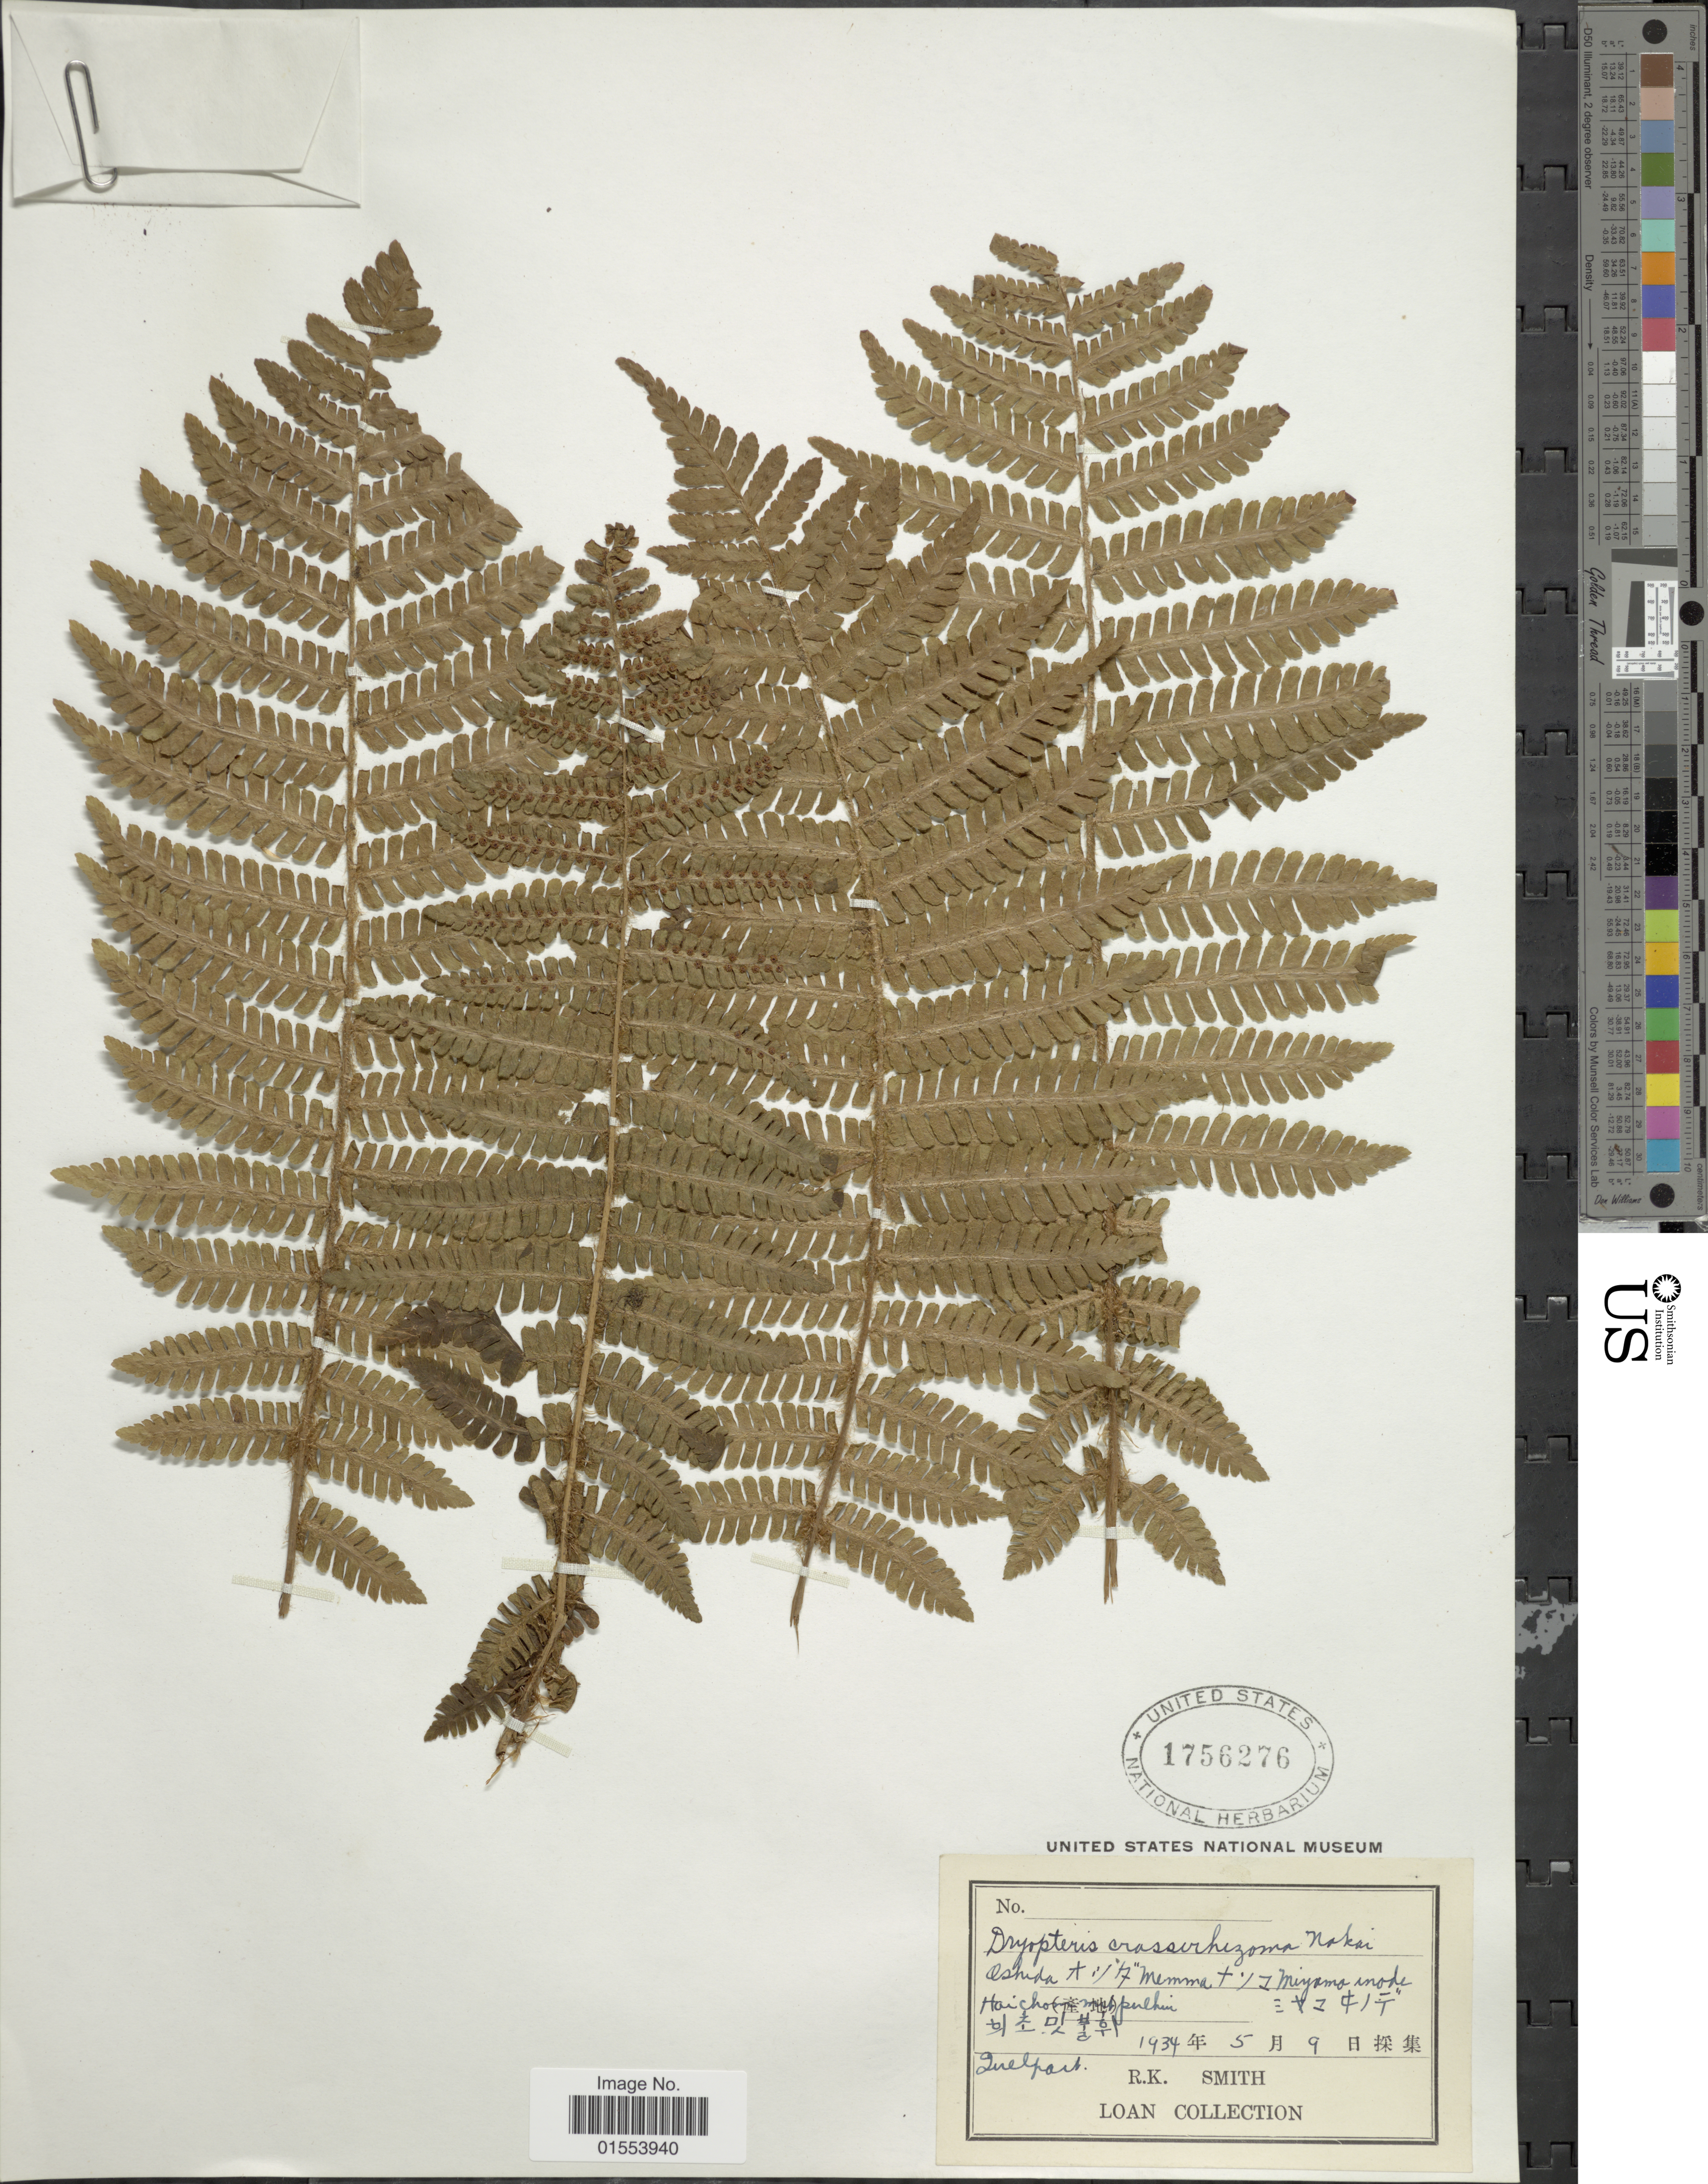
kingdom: Plantae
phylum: Tracheophyta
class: Polypodiopsida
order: Polypodiales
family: Dryopteridaceae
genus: Dryopteris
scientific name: Dryopteris crassirhizoma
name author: Nakai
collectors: R. Smith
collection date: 1934-09-05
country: South Korea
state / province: Jeju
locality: Oshida [Foreign script] Memma [Foreign script] Miyamo inode [Foreign script] Haichom mt spulikin, zuelpart.[][unsure placement]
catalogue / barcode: US 1756276